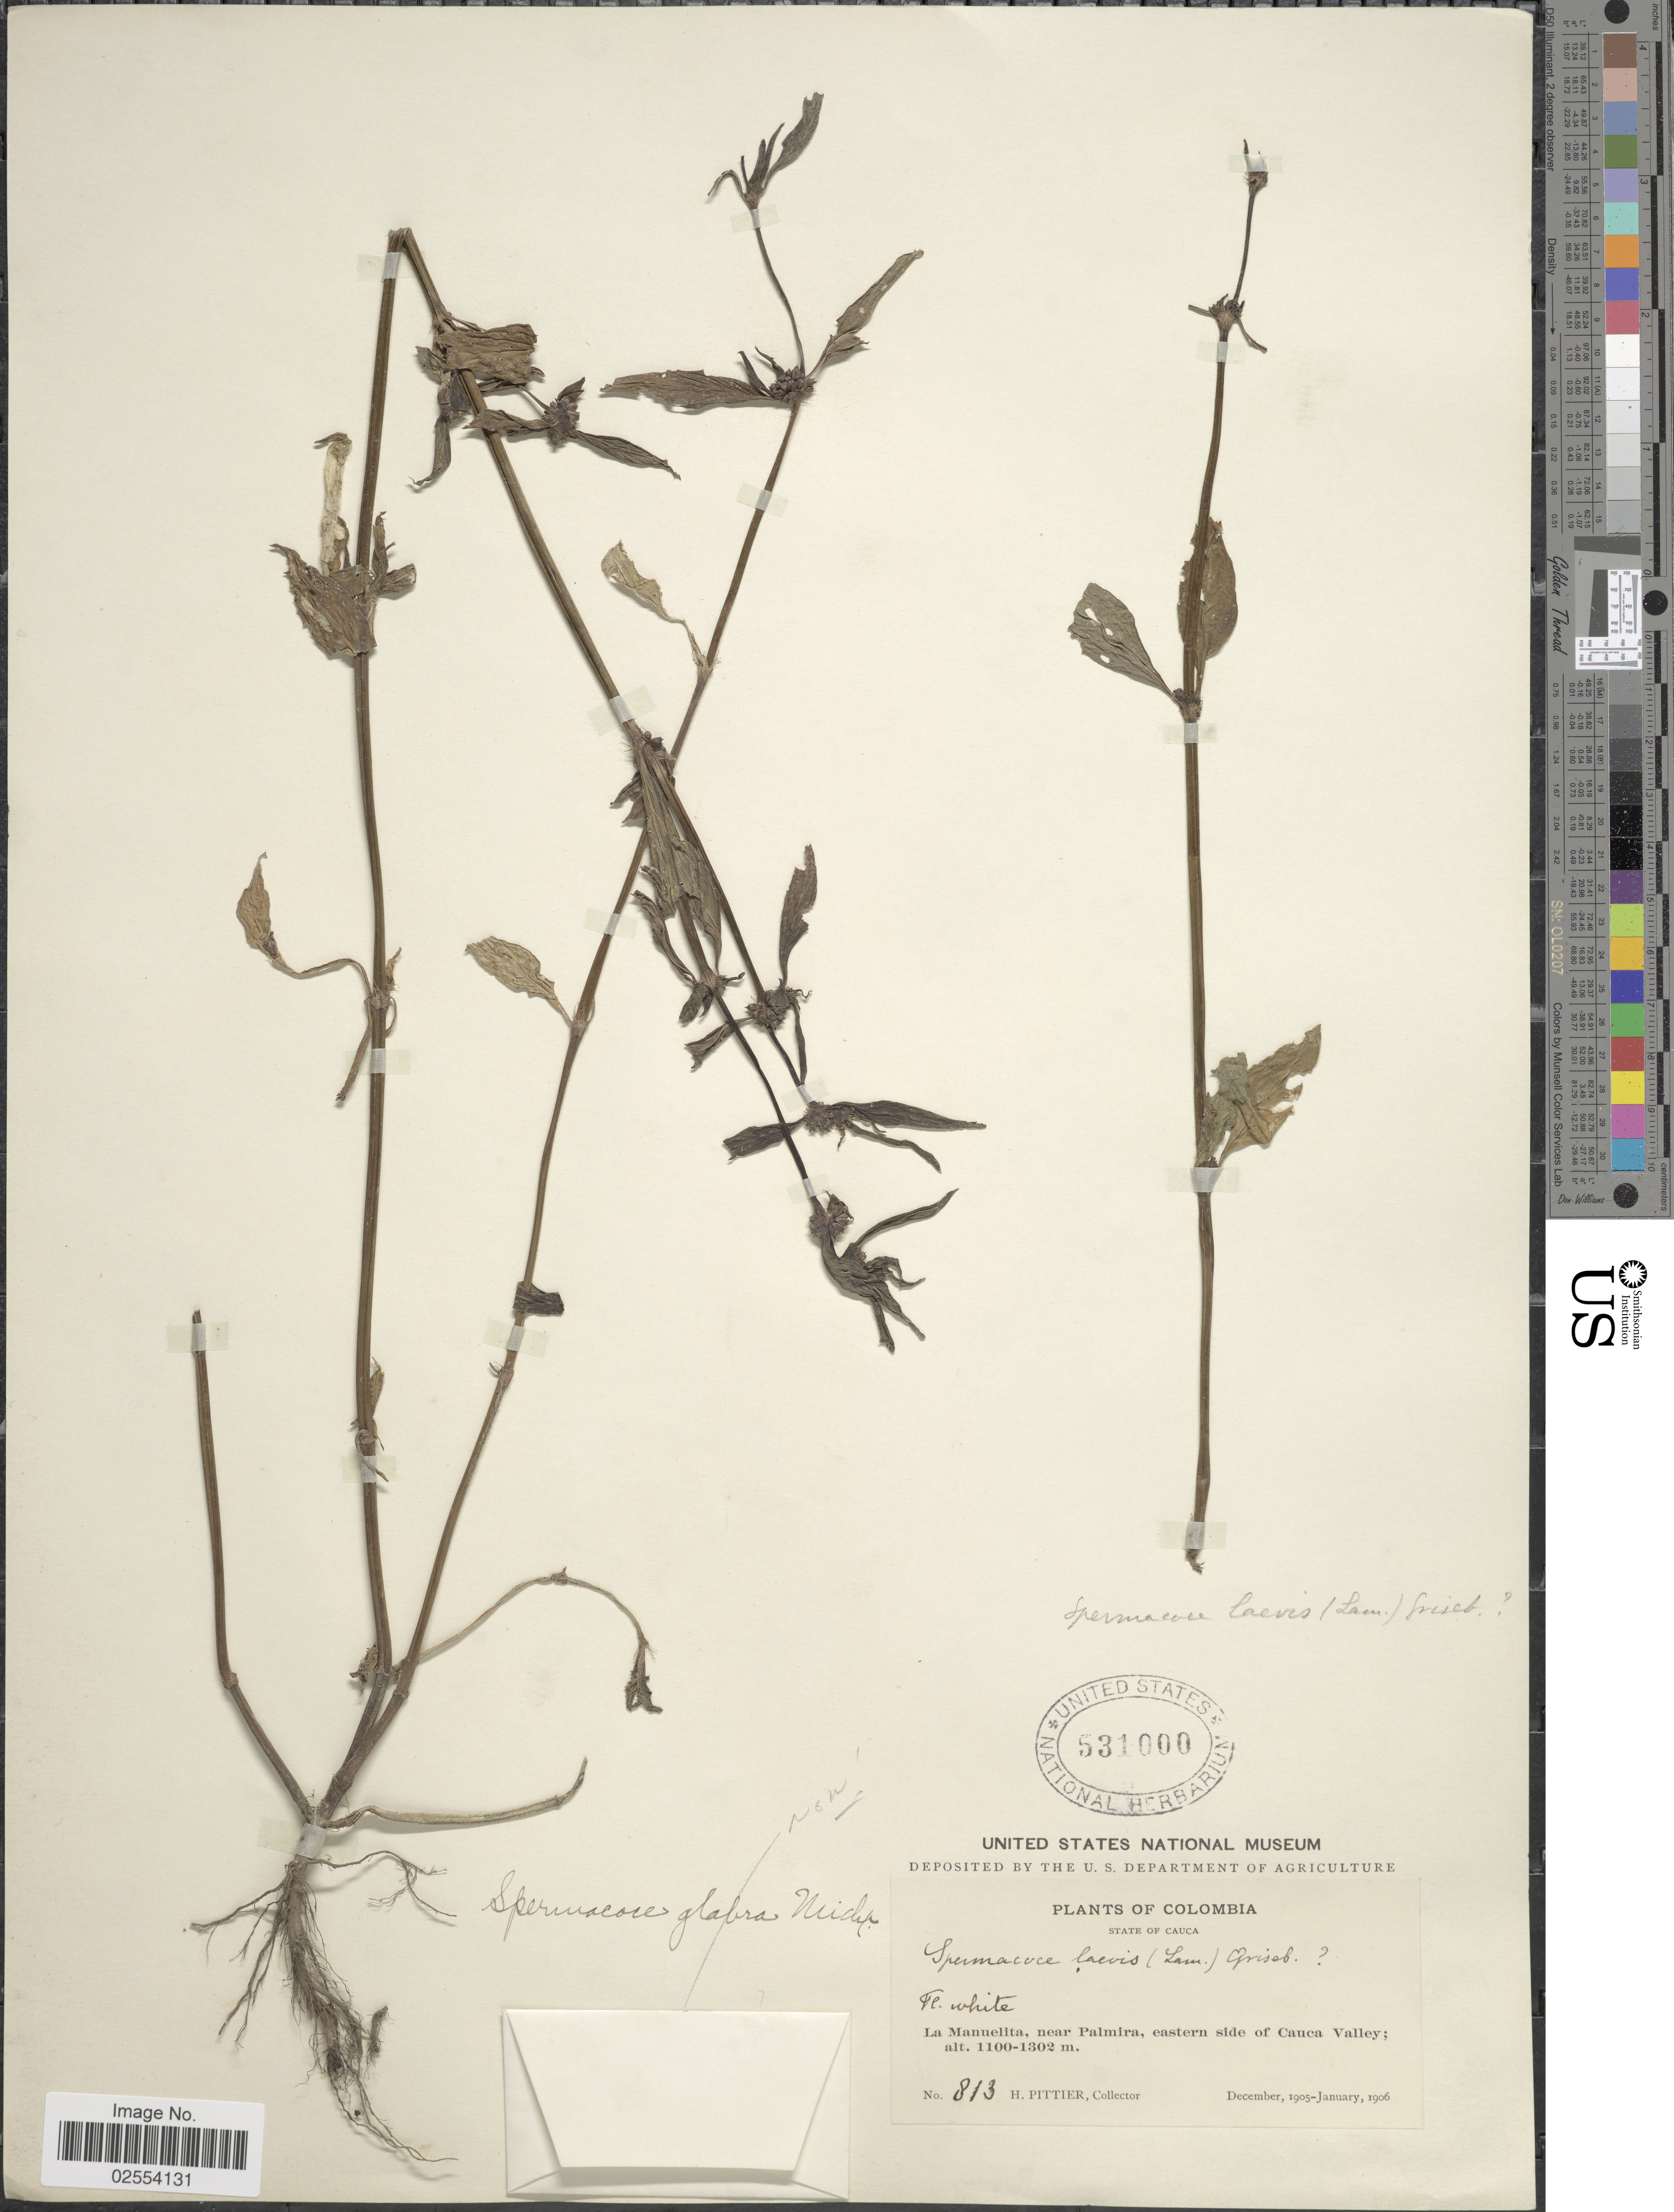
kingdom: Plantae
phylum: Tracheophyta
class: Magnoliopsida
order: Gentianales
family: Rubiaceae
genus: Spermacoce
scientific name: Spermacoce tenuior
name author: L.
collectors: H. F. Pittier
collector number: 813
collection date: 1905-12/1906-01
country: Colombia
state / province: Cauca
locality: La Manuelita, near Palmira, eastern side of Cauca Valley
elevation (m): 1100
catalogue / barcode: US 531000